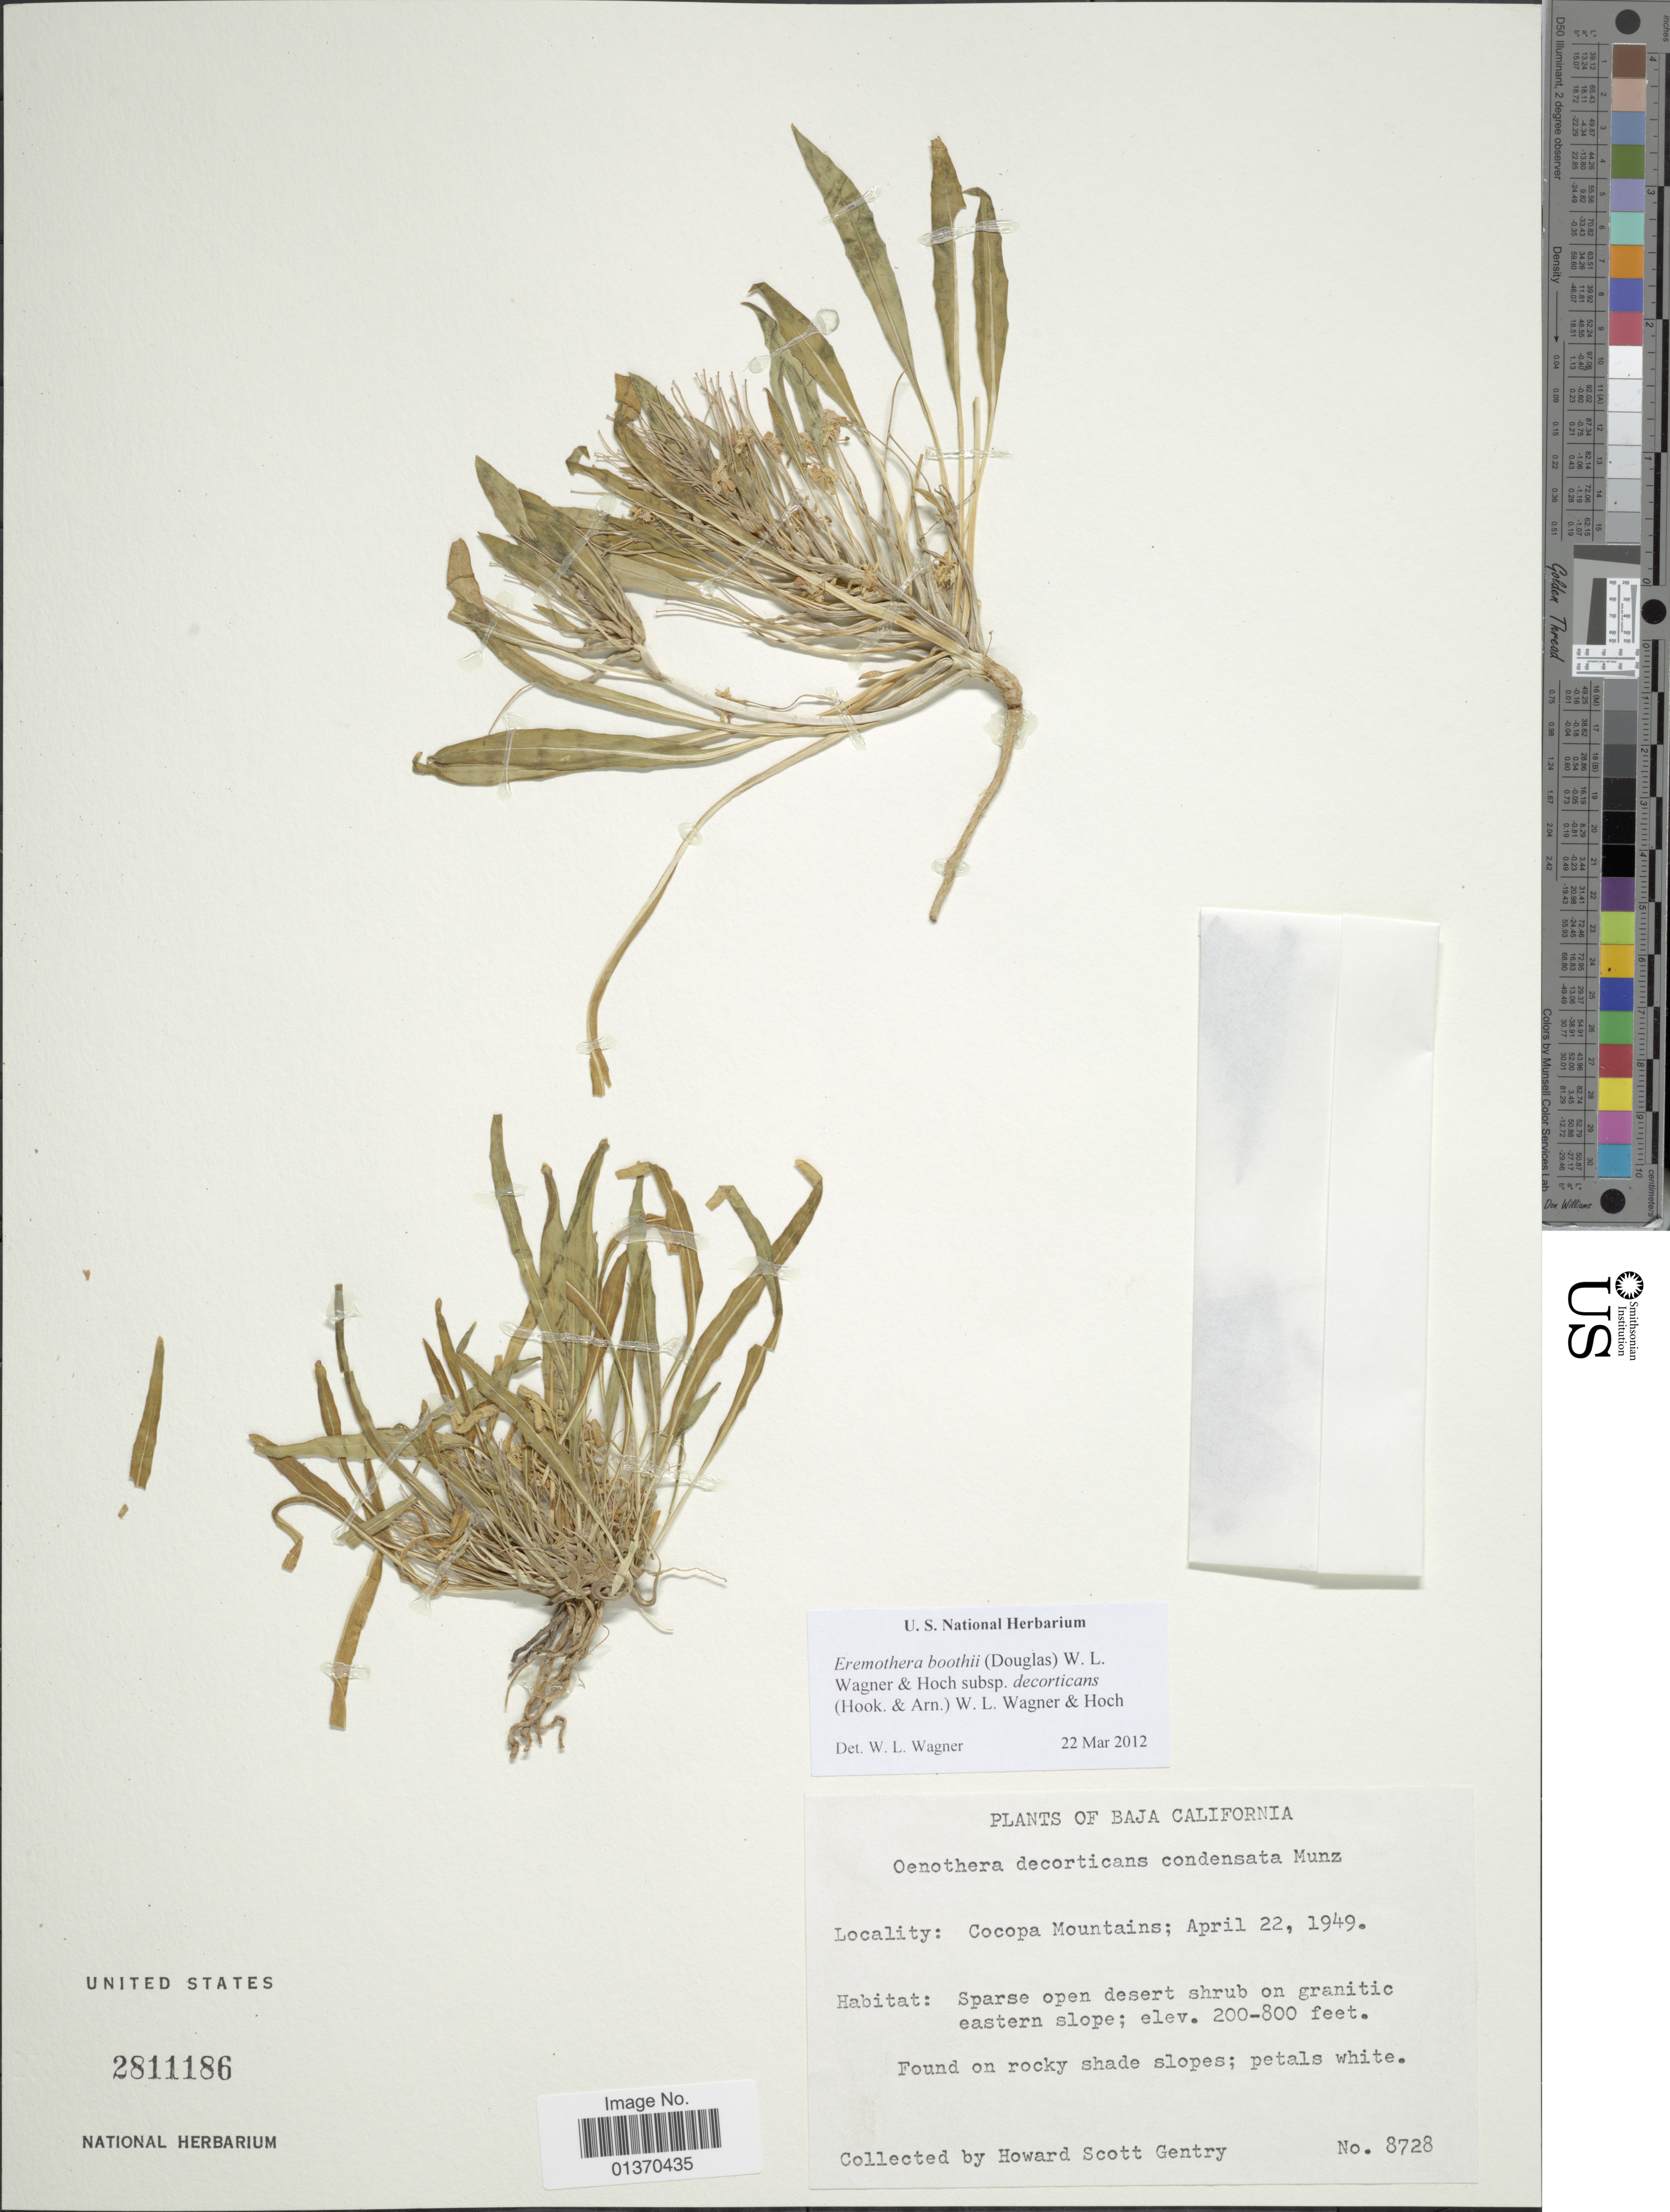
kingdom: Plantae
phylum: Tracheophyta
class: Magnoliopsida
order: Myrtales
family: Onagraceae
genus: Eremothera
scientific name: Eremothera boothii subsp. decorticans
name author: (Hook. & Arn.) W.L. Wagner & Hoch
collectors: H. S. Gentry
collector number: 8728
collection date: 1949-04-22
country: Mexico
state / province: Baja California Norte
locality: Cocopa Mountains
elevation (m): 61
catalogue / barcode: US 2811186